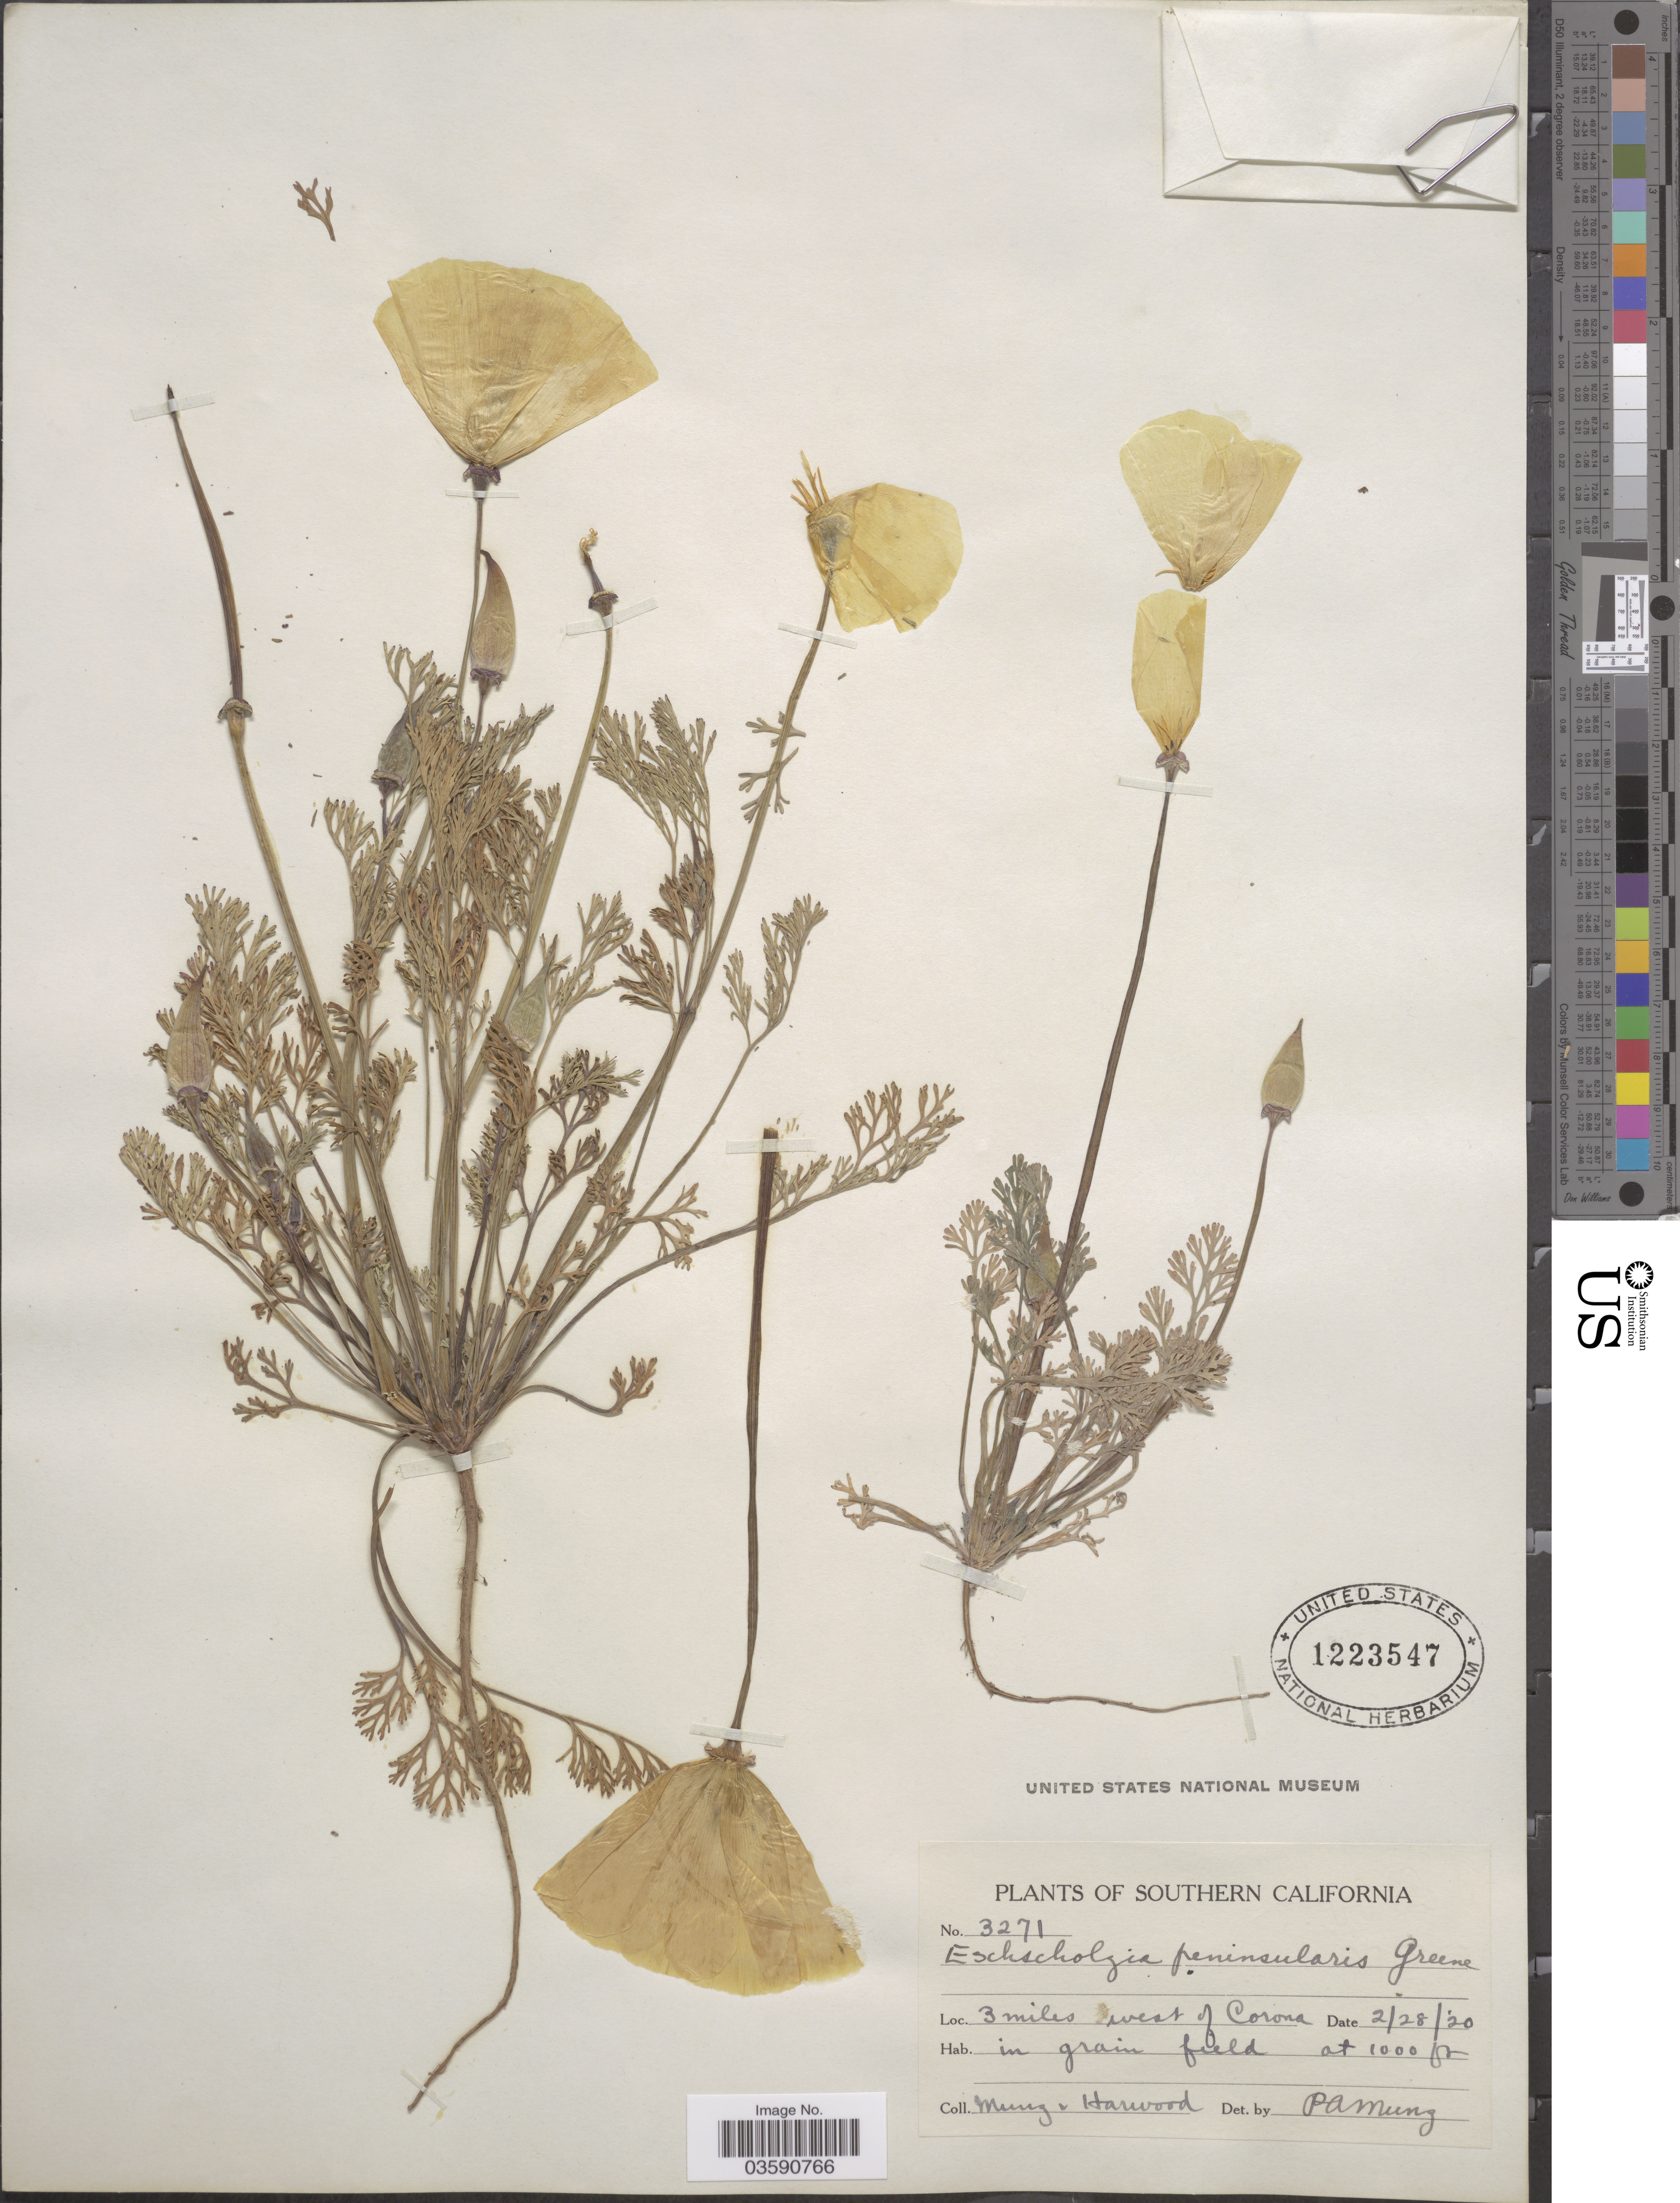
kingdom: Plantae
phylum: Tracheophyta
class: Magnoliopsida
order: Ranunculales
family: Papaveraceae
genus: Eschscholzia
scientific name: Eschscholzia peninsularis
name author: Greene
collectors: -. Munz & Harwood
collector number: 3271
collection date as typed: Transcribed d/m/y: 28/2/20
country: United States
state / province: California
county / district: Riverside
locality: Southern California. 3 miles west of Corona.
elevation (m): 305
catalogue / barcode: US 1223547